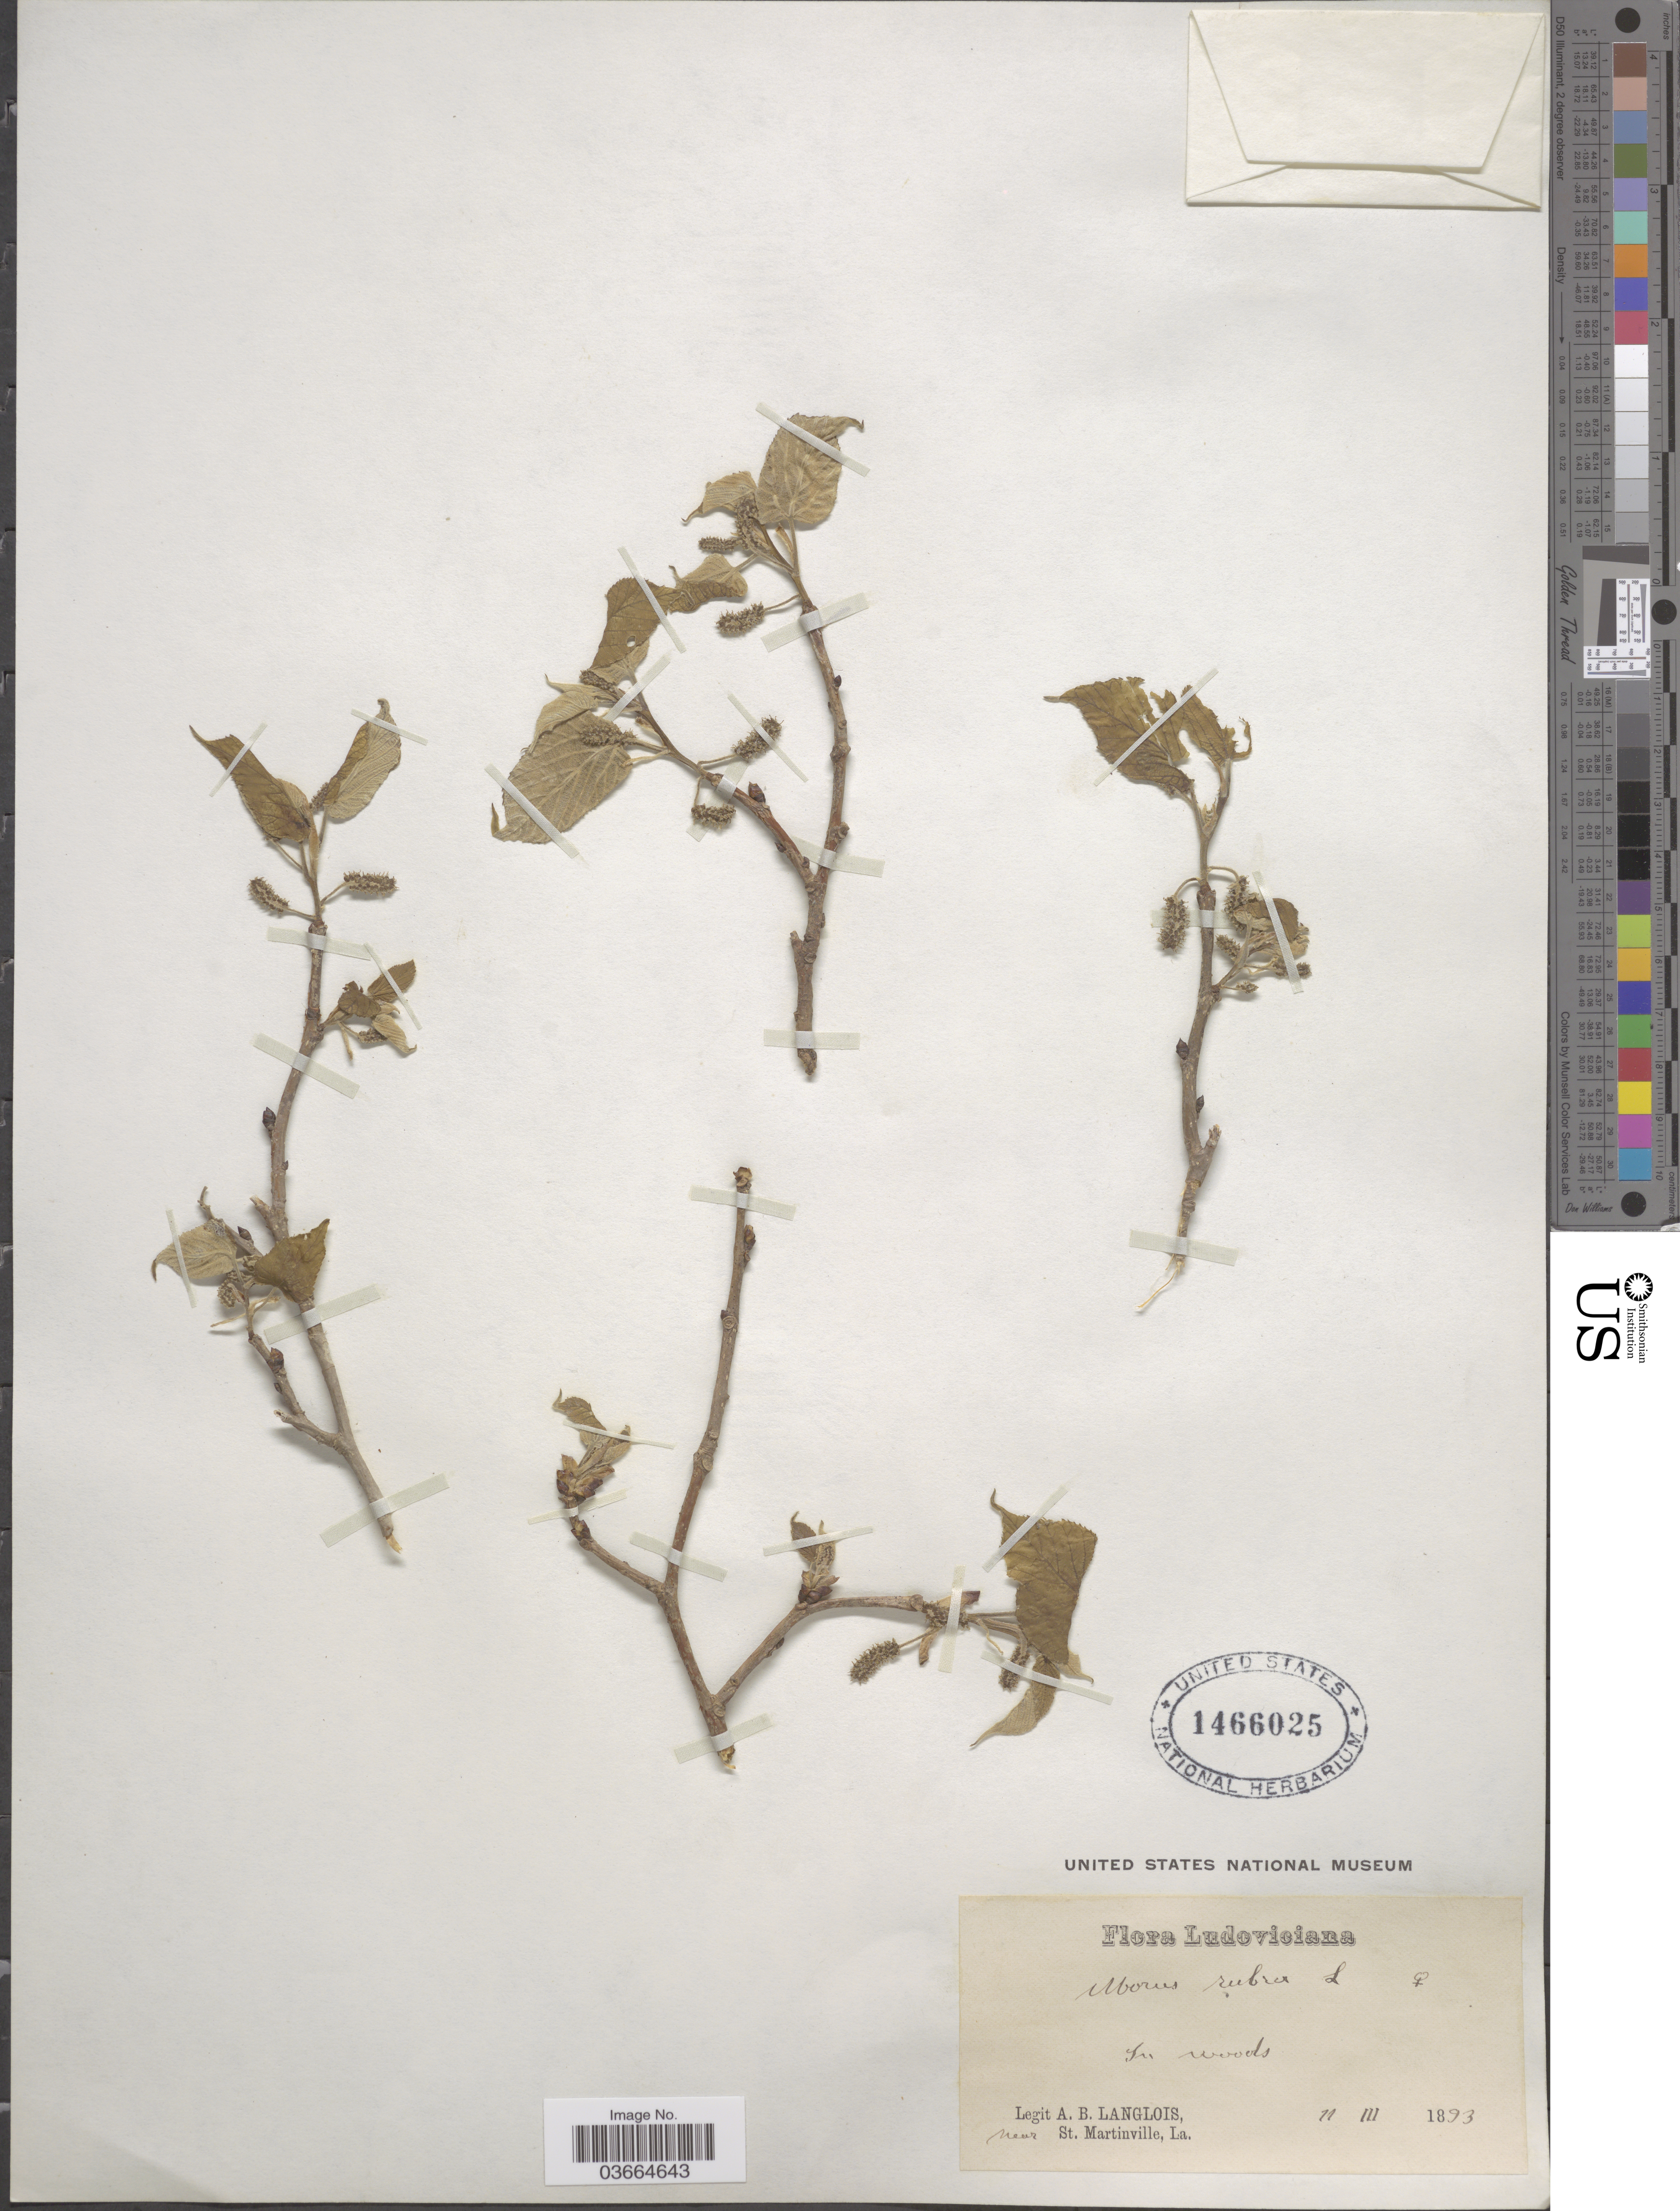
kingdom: Plantae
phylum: Tracheophyta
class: Magnoliopsida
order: Rosales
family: Moraceae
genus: Morus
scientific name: Morus rubra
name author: L.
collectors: A. Langlois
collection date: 1893-03-11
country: United States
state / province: Louisiana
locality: Ludoviciana. In woods. Near St. Martinville.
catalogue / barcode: US 1466025